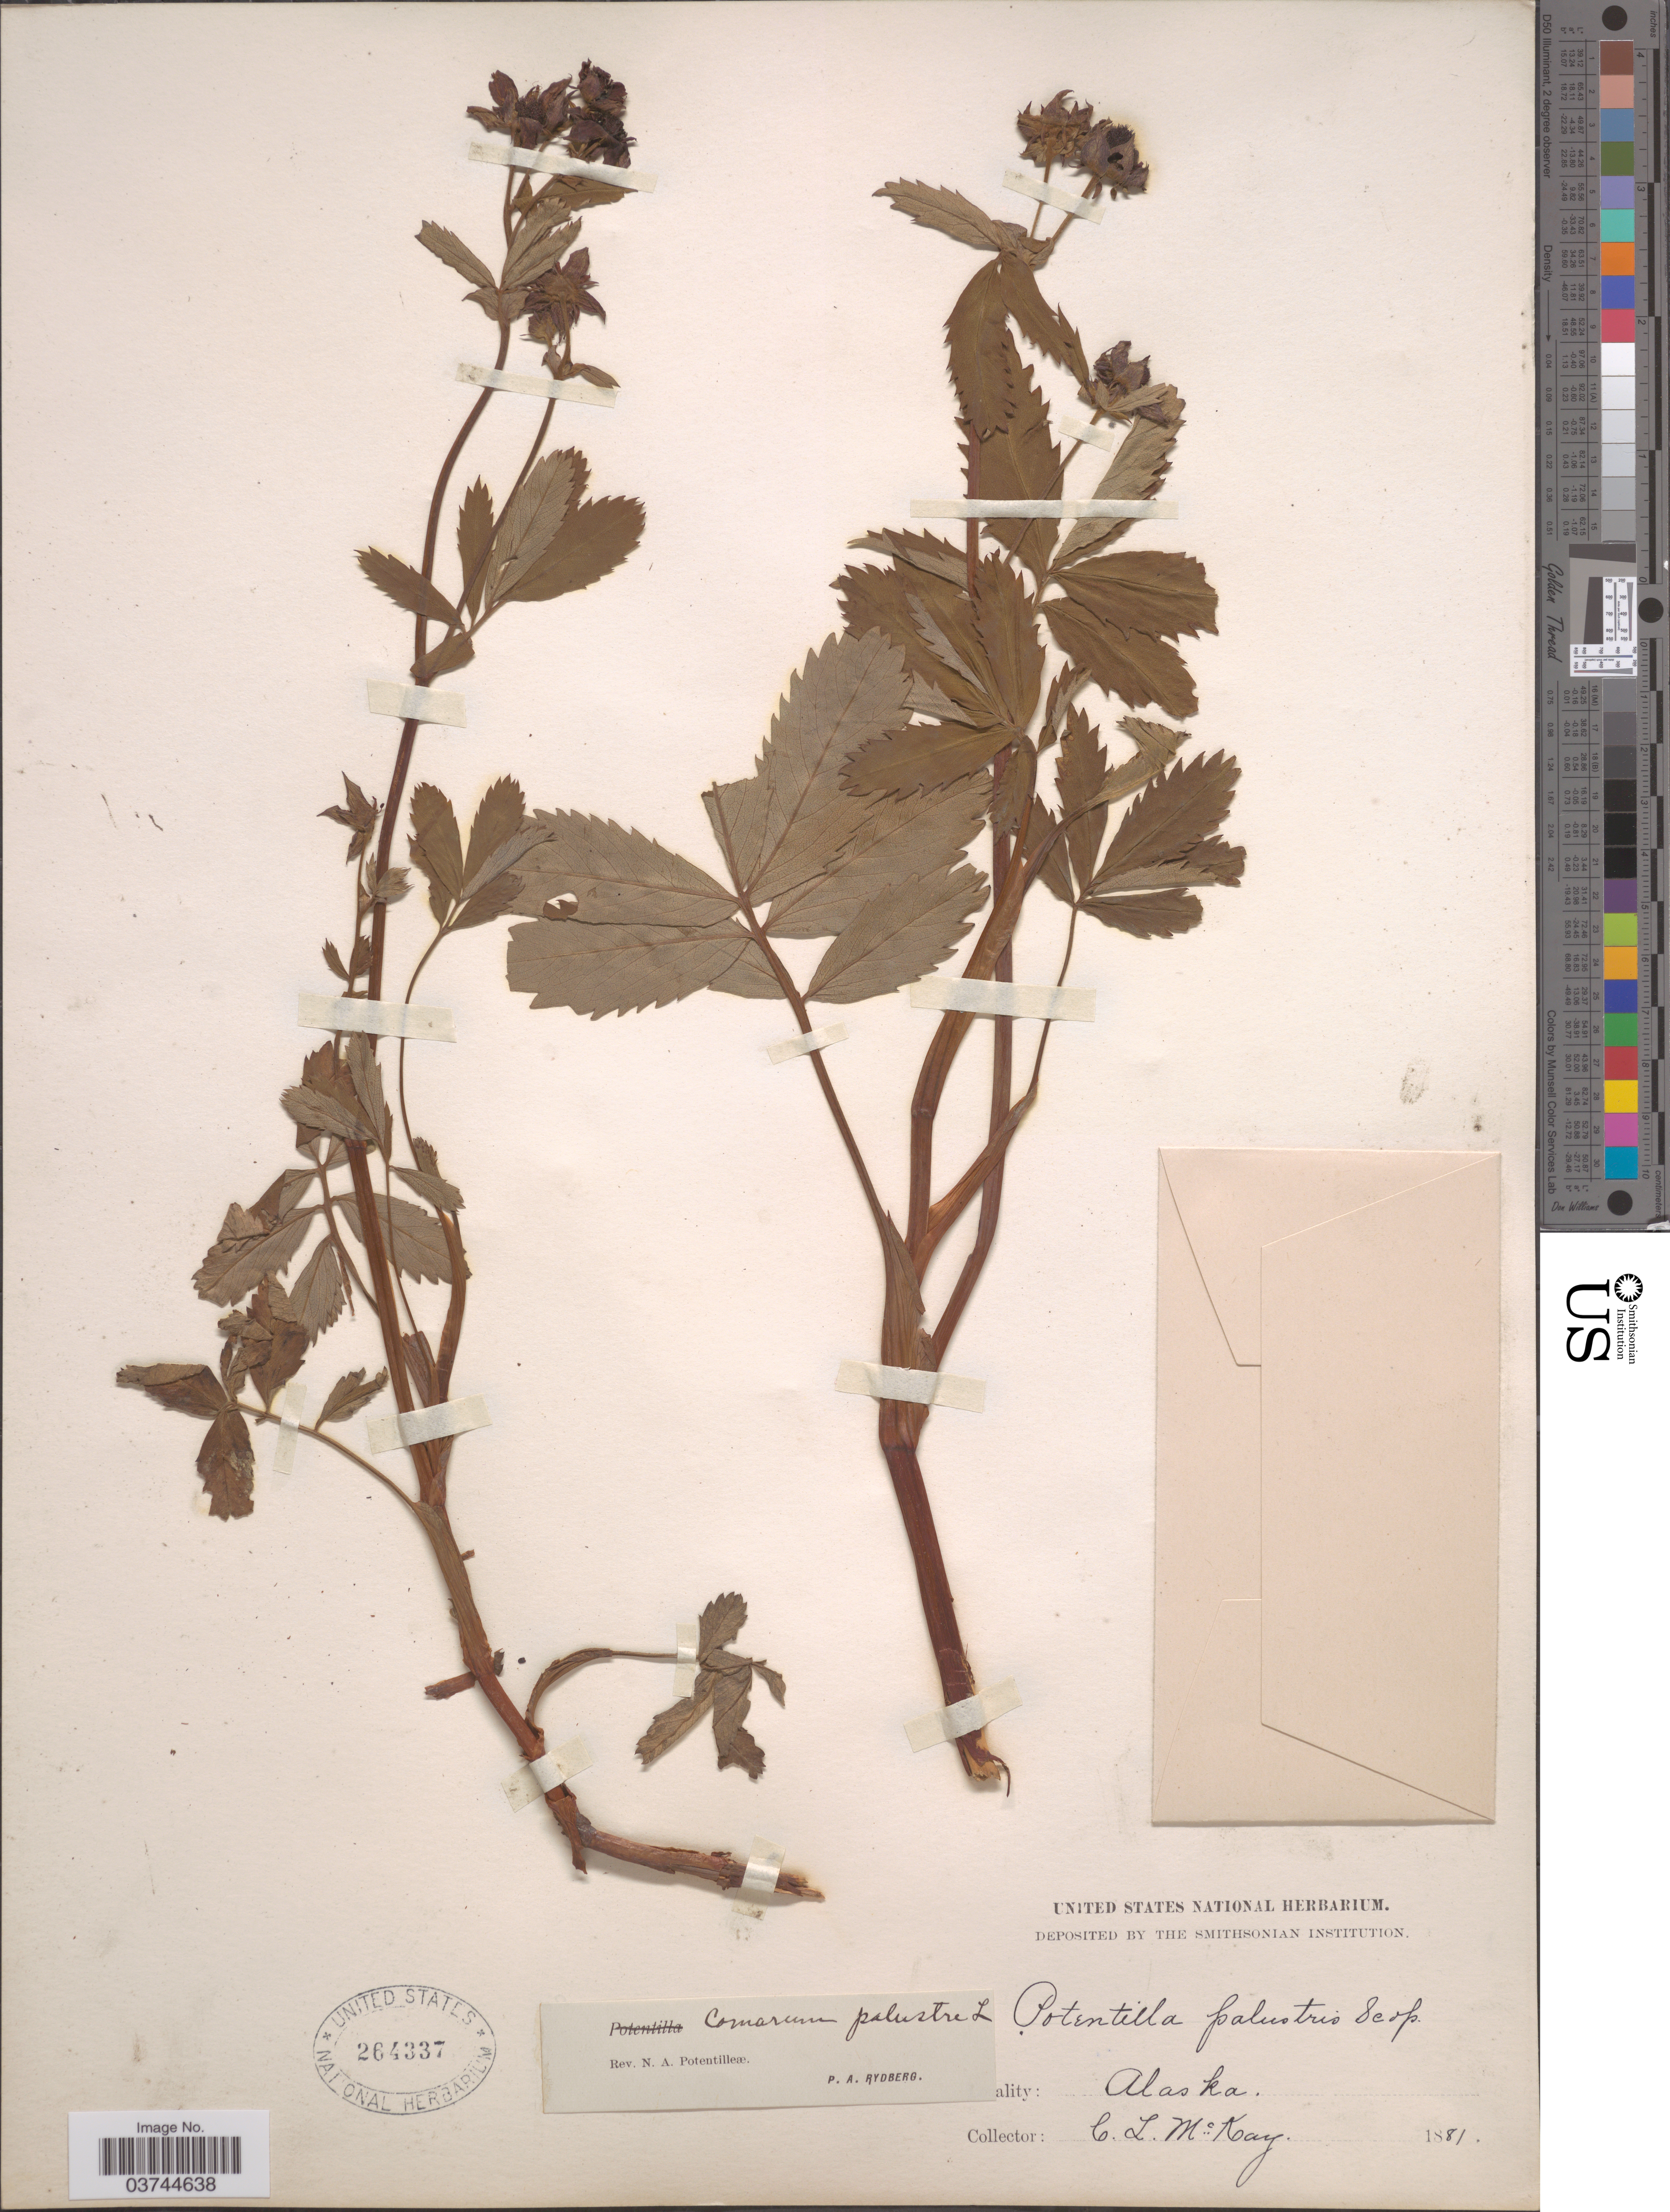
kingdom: Plantae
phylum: Tracheophyta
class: Magnoliopsida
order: Rosales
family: Rosaceae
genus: Comarum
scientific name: Comarum palustre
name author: L.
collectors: C. McKay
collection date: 1881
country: United States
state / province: Alaska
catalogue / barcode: US 264337